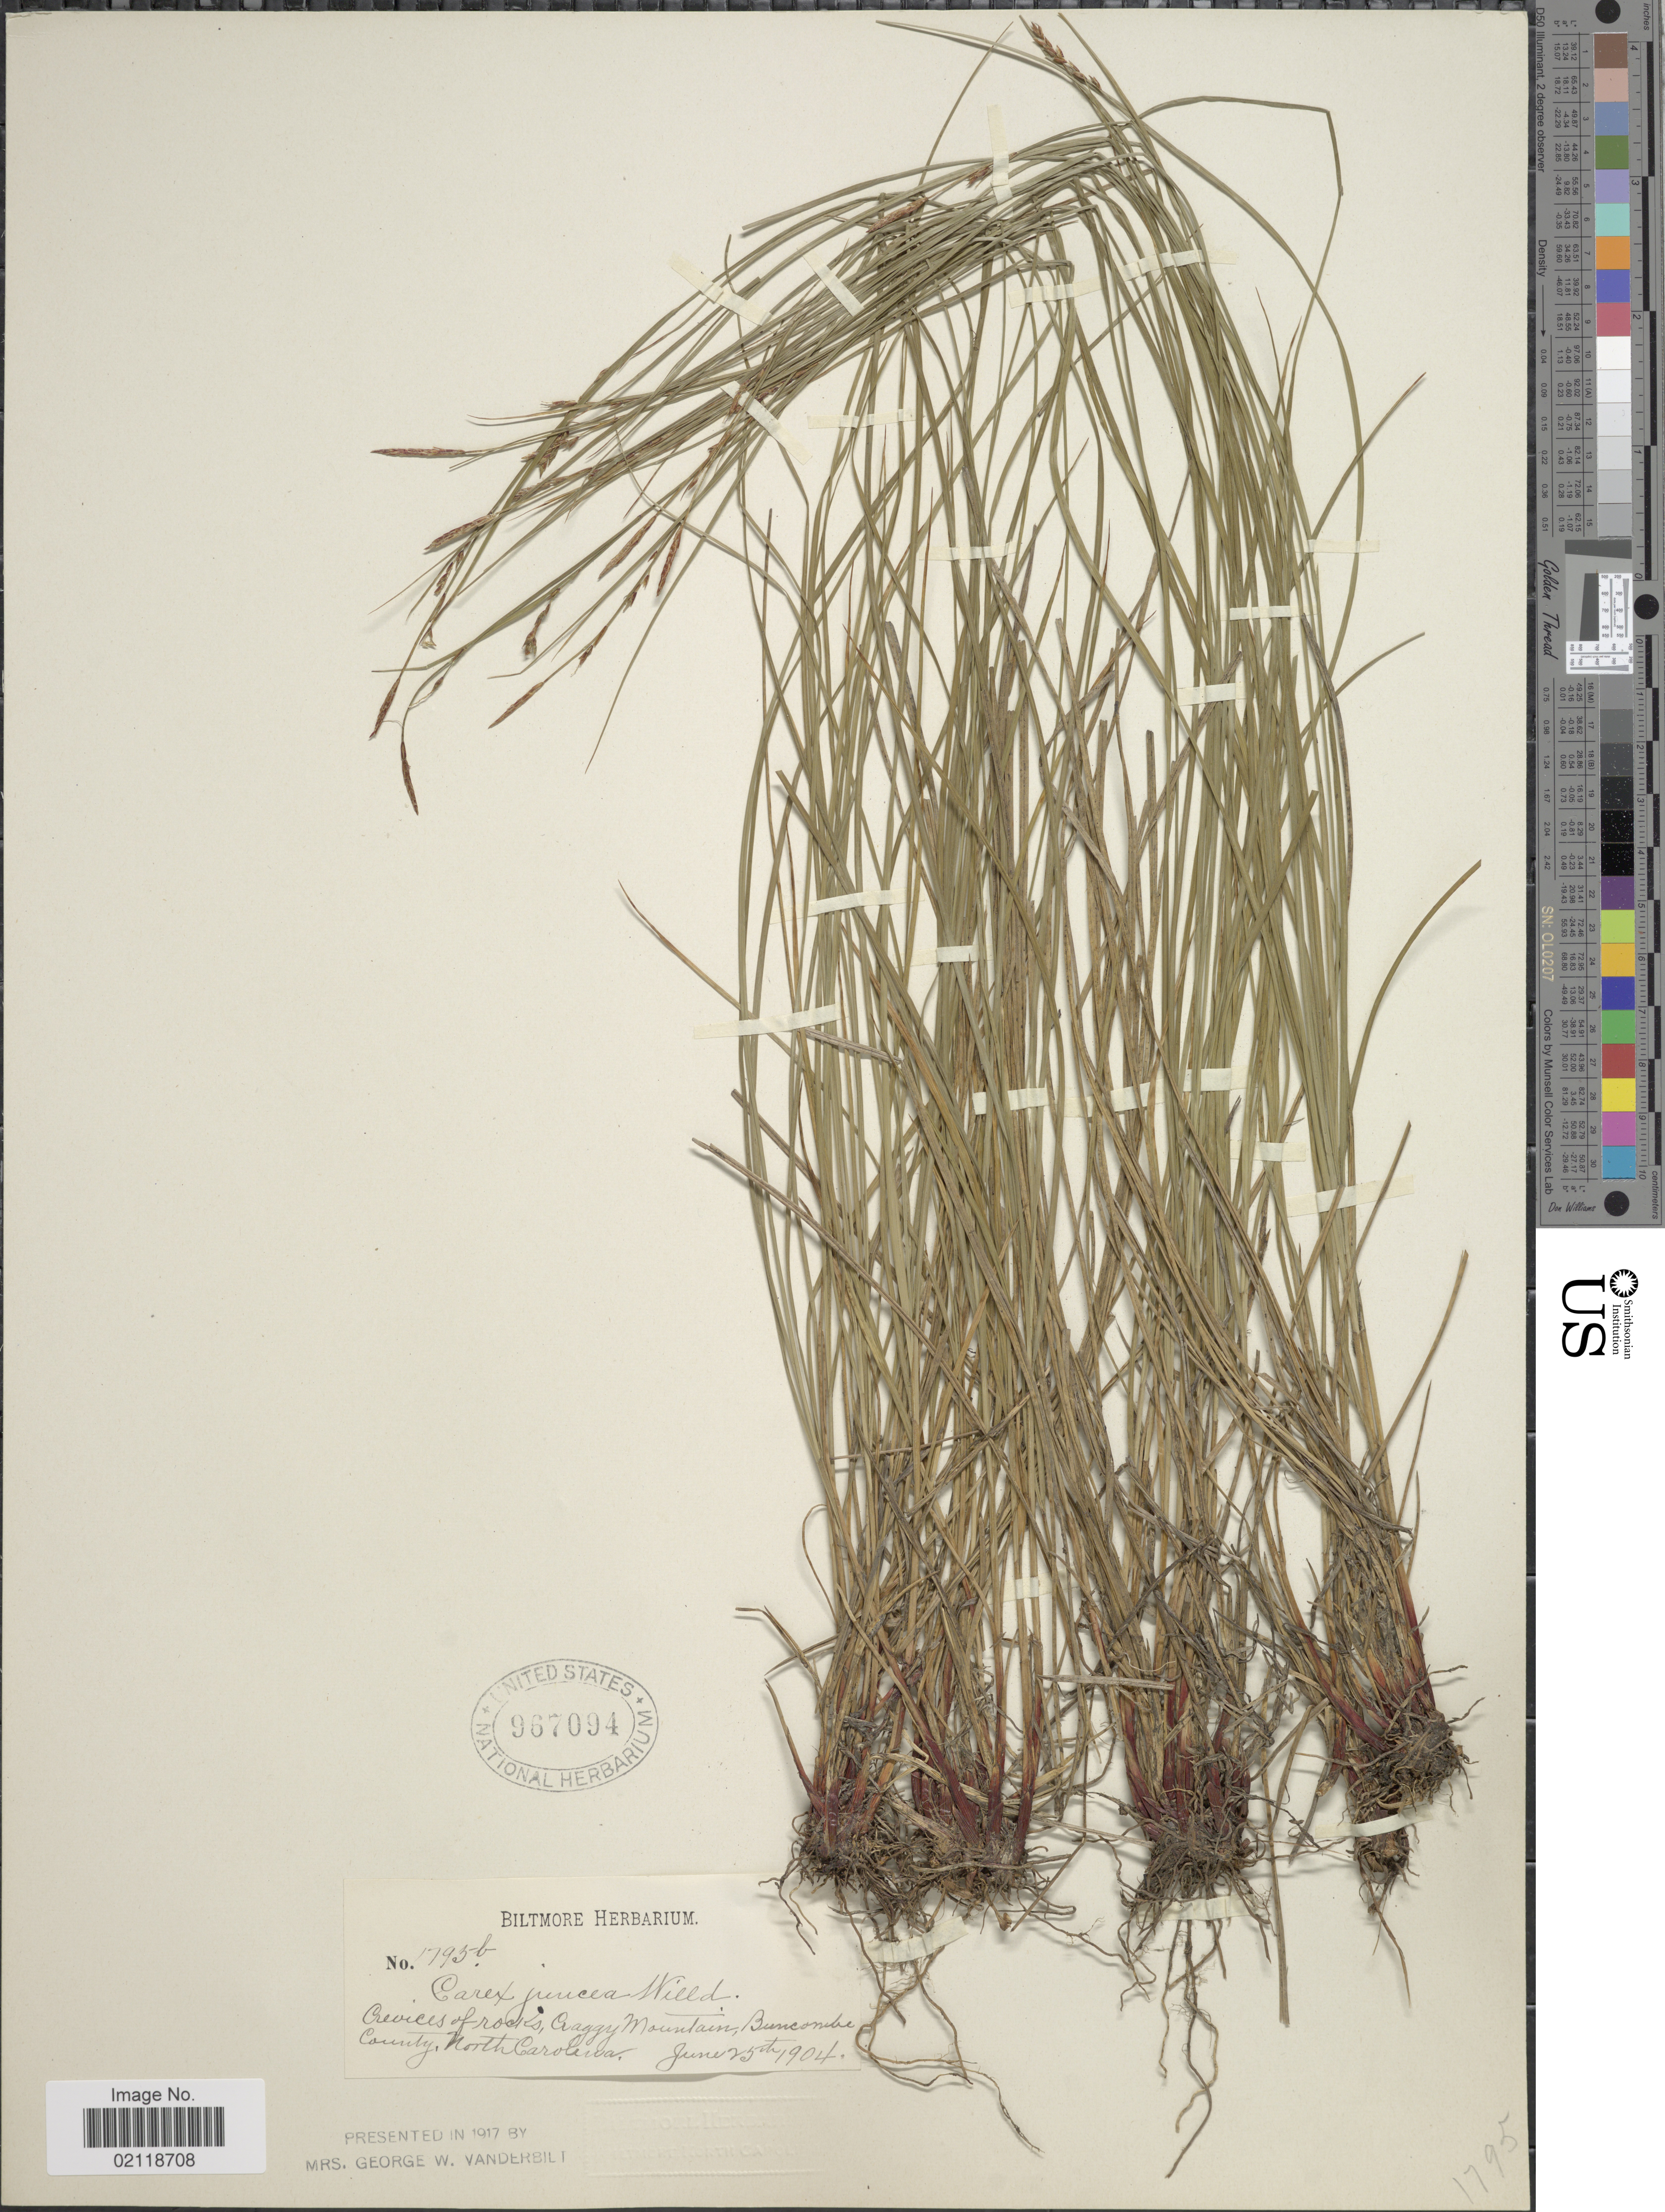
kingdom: Plantae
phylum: Tracheophyta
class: Liliopsida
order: Poales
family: Cyperaceae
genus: Carex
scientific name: Carex misera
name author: Buckley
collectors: ex herb. Biltmore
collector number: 1795b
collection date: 1904-06-25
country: United States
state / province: North Carolina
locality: Crevices of rocks, Craggy Mountains, Buncombe County.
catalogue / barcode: US 967094